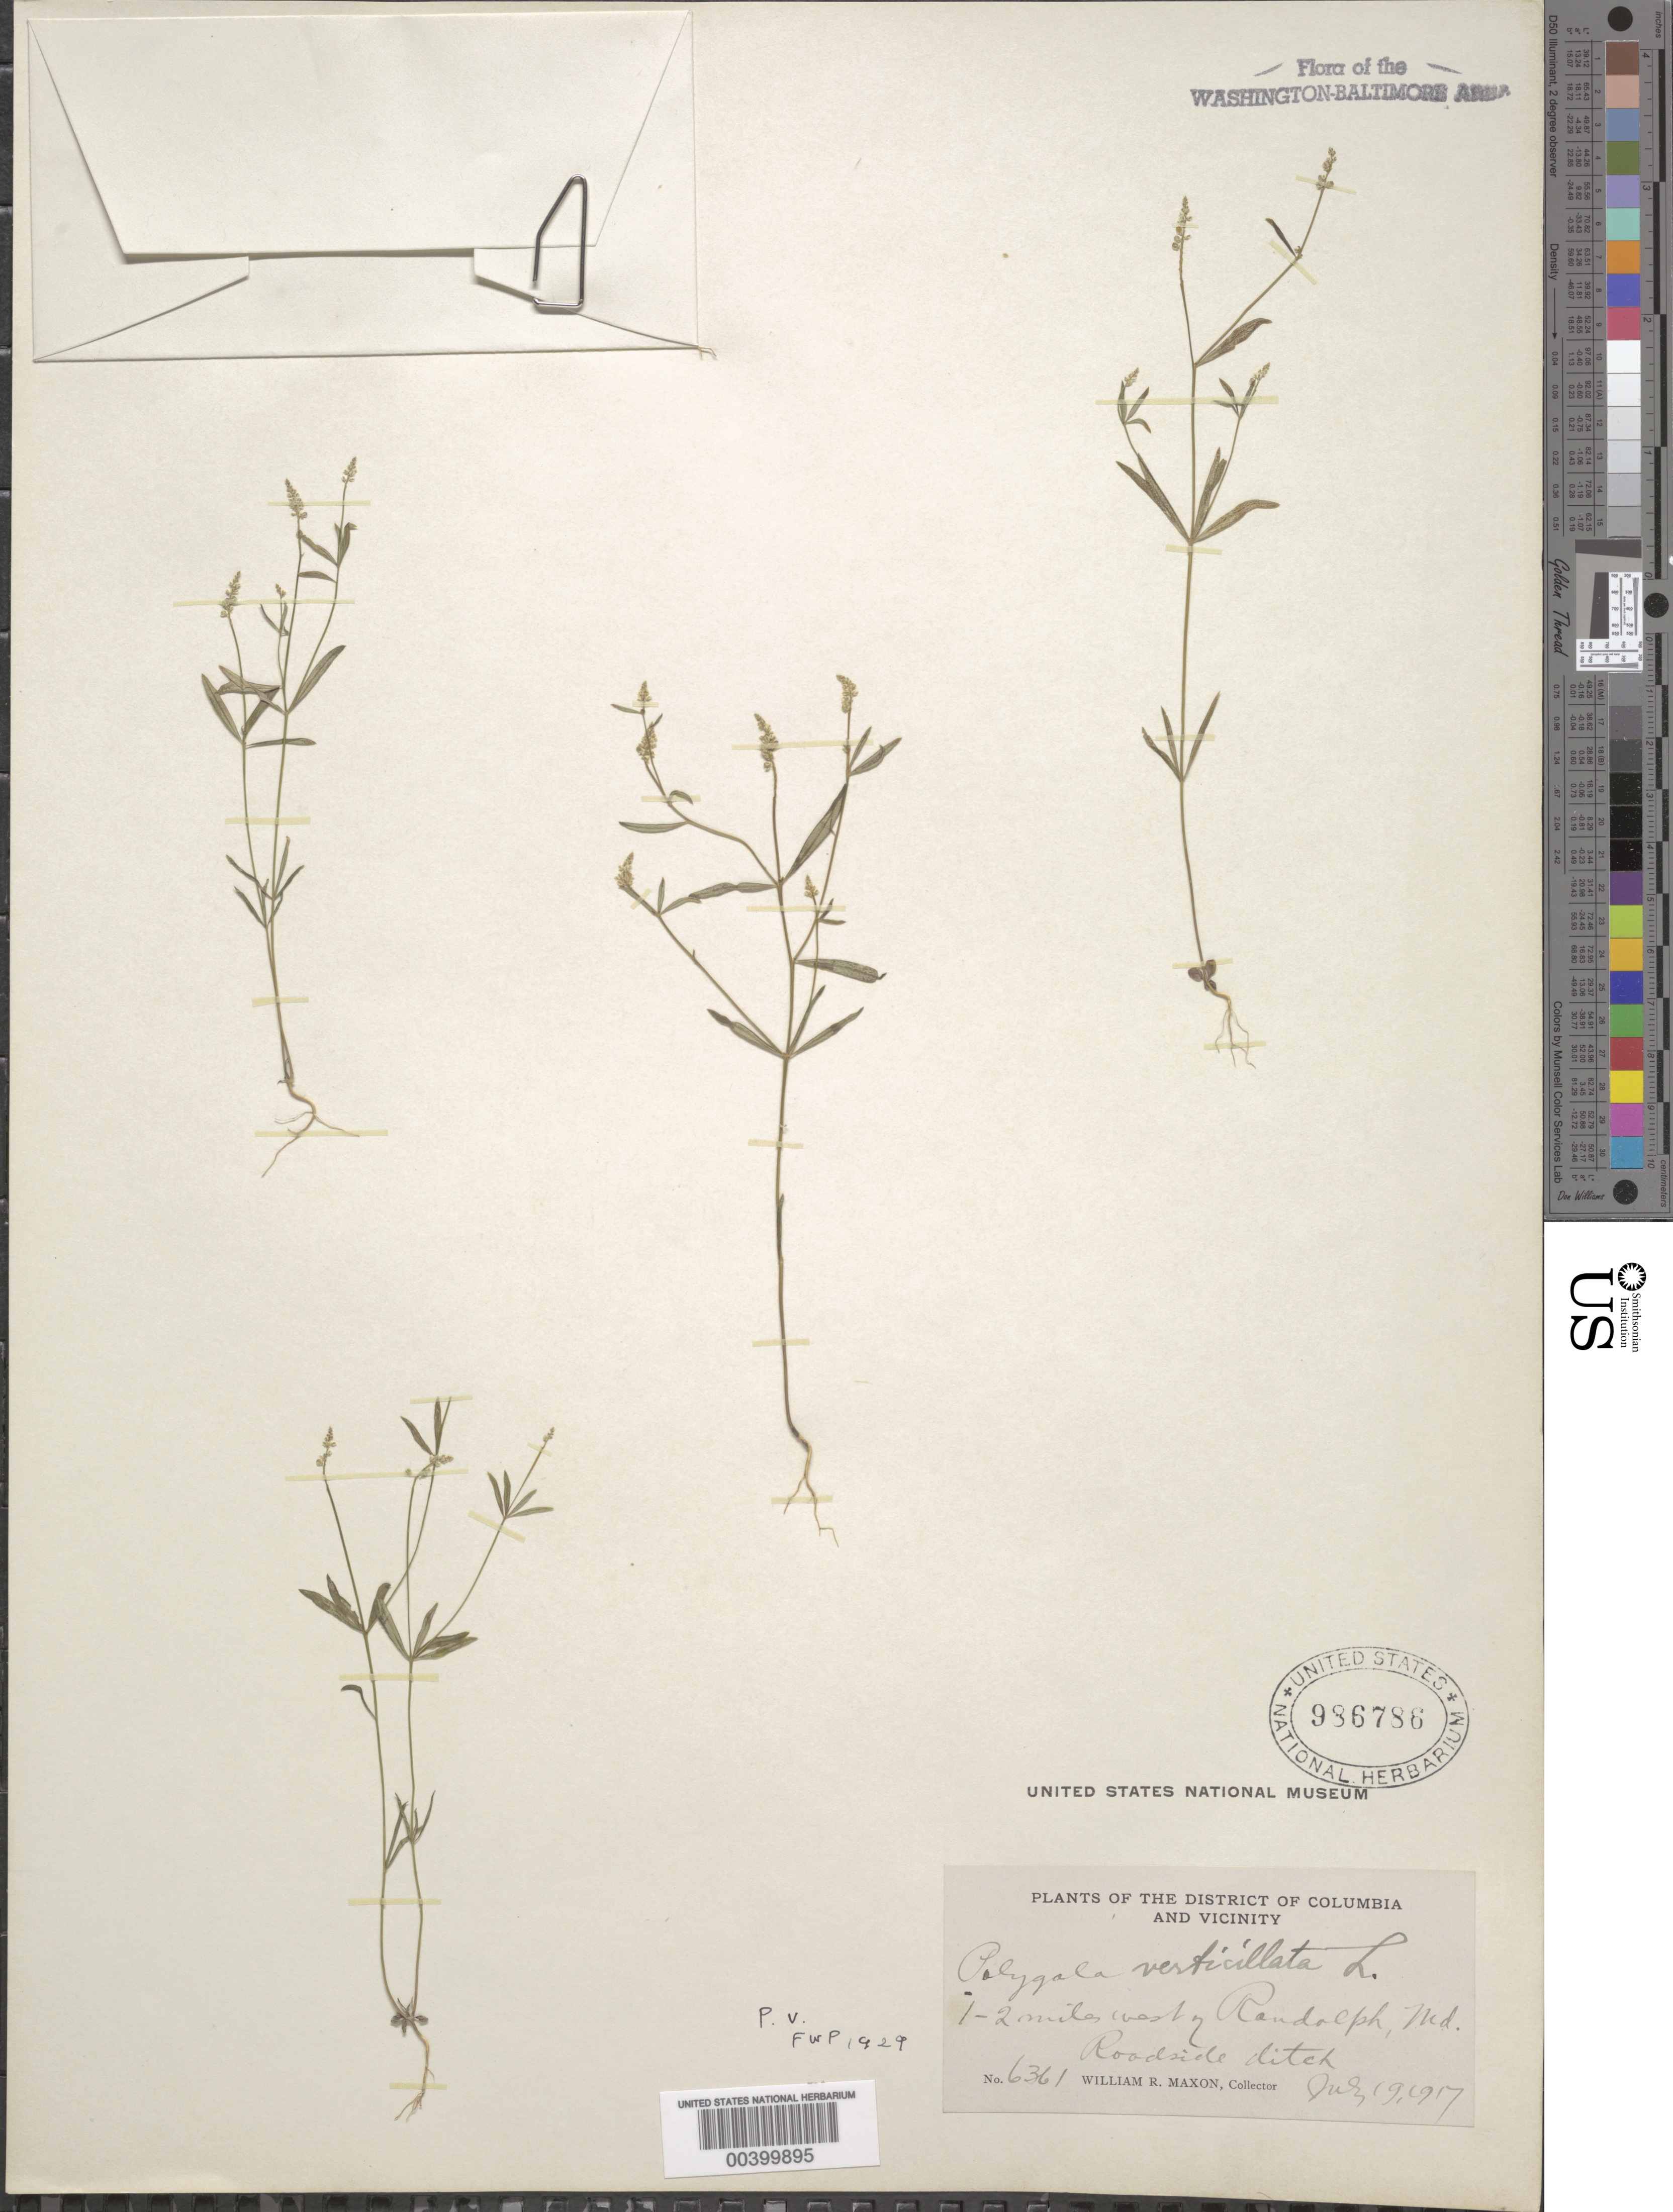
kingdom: Plantae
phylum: Tracheophyta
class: Magnoliopsida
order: Fabales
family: Polygalaceae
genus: Polygala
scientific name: Polygala verticillata var. isocycla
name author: Fernald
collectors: W. R. Maxon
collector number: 6361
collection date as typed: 19 Jul 1917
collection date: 1917-07-19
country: United States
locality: West of Randolph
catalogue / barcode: US 986786